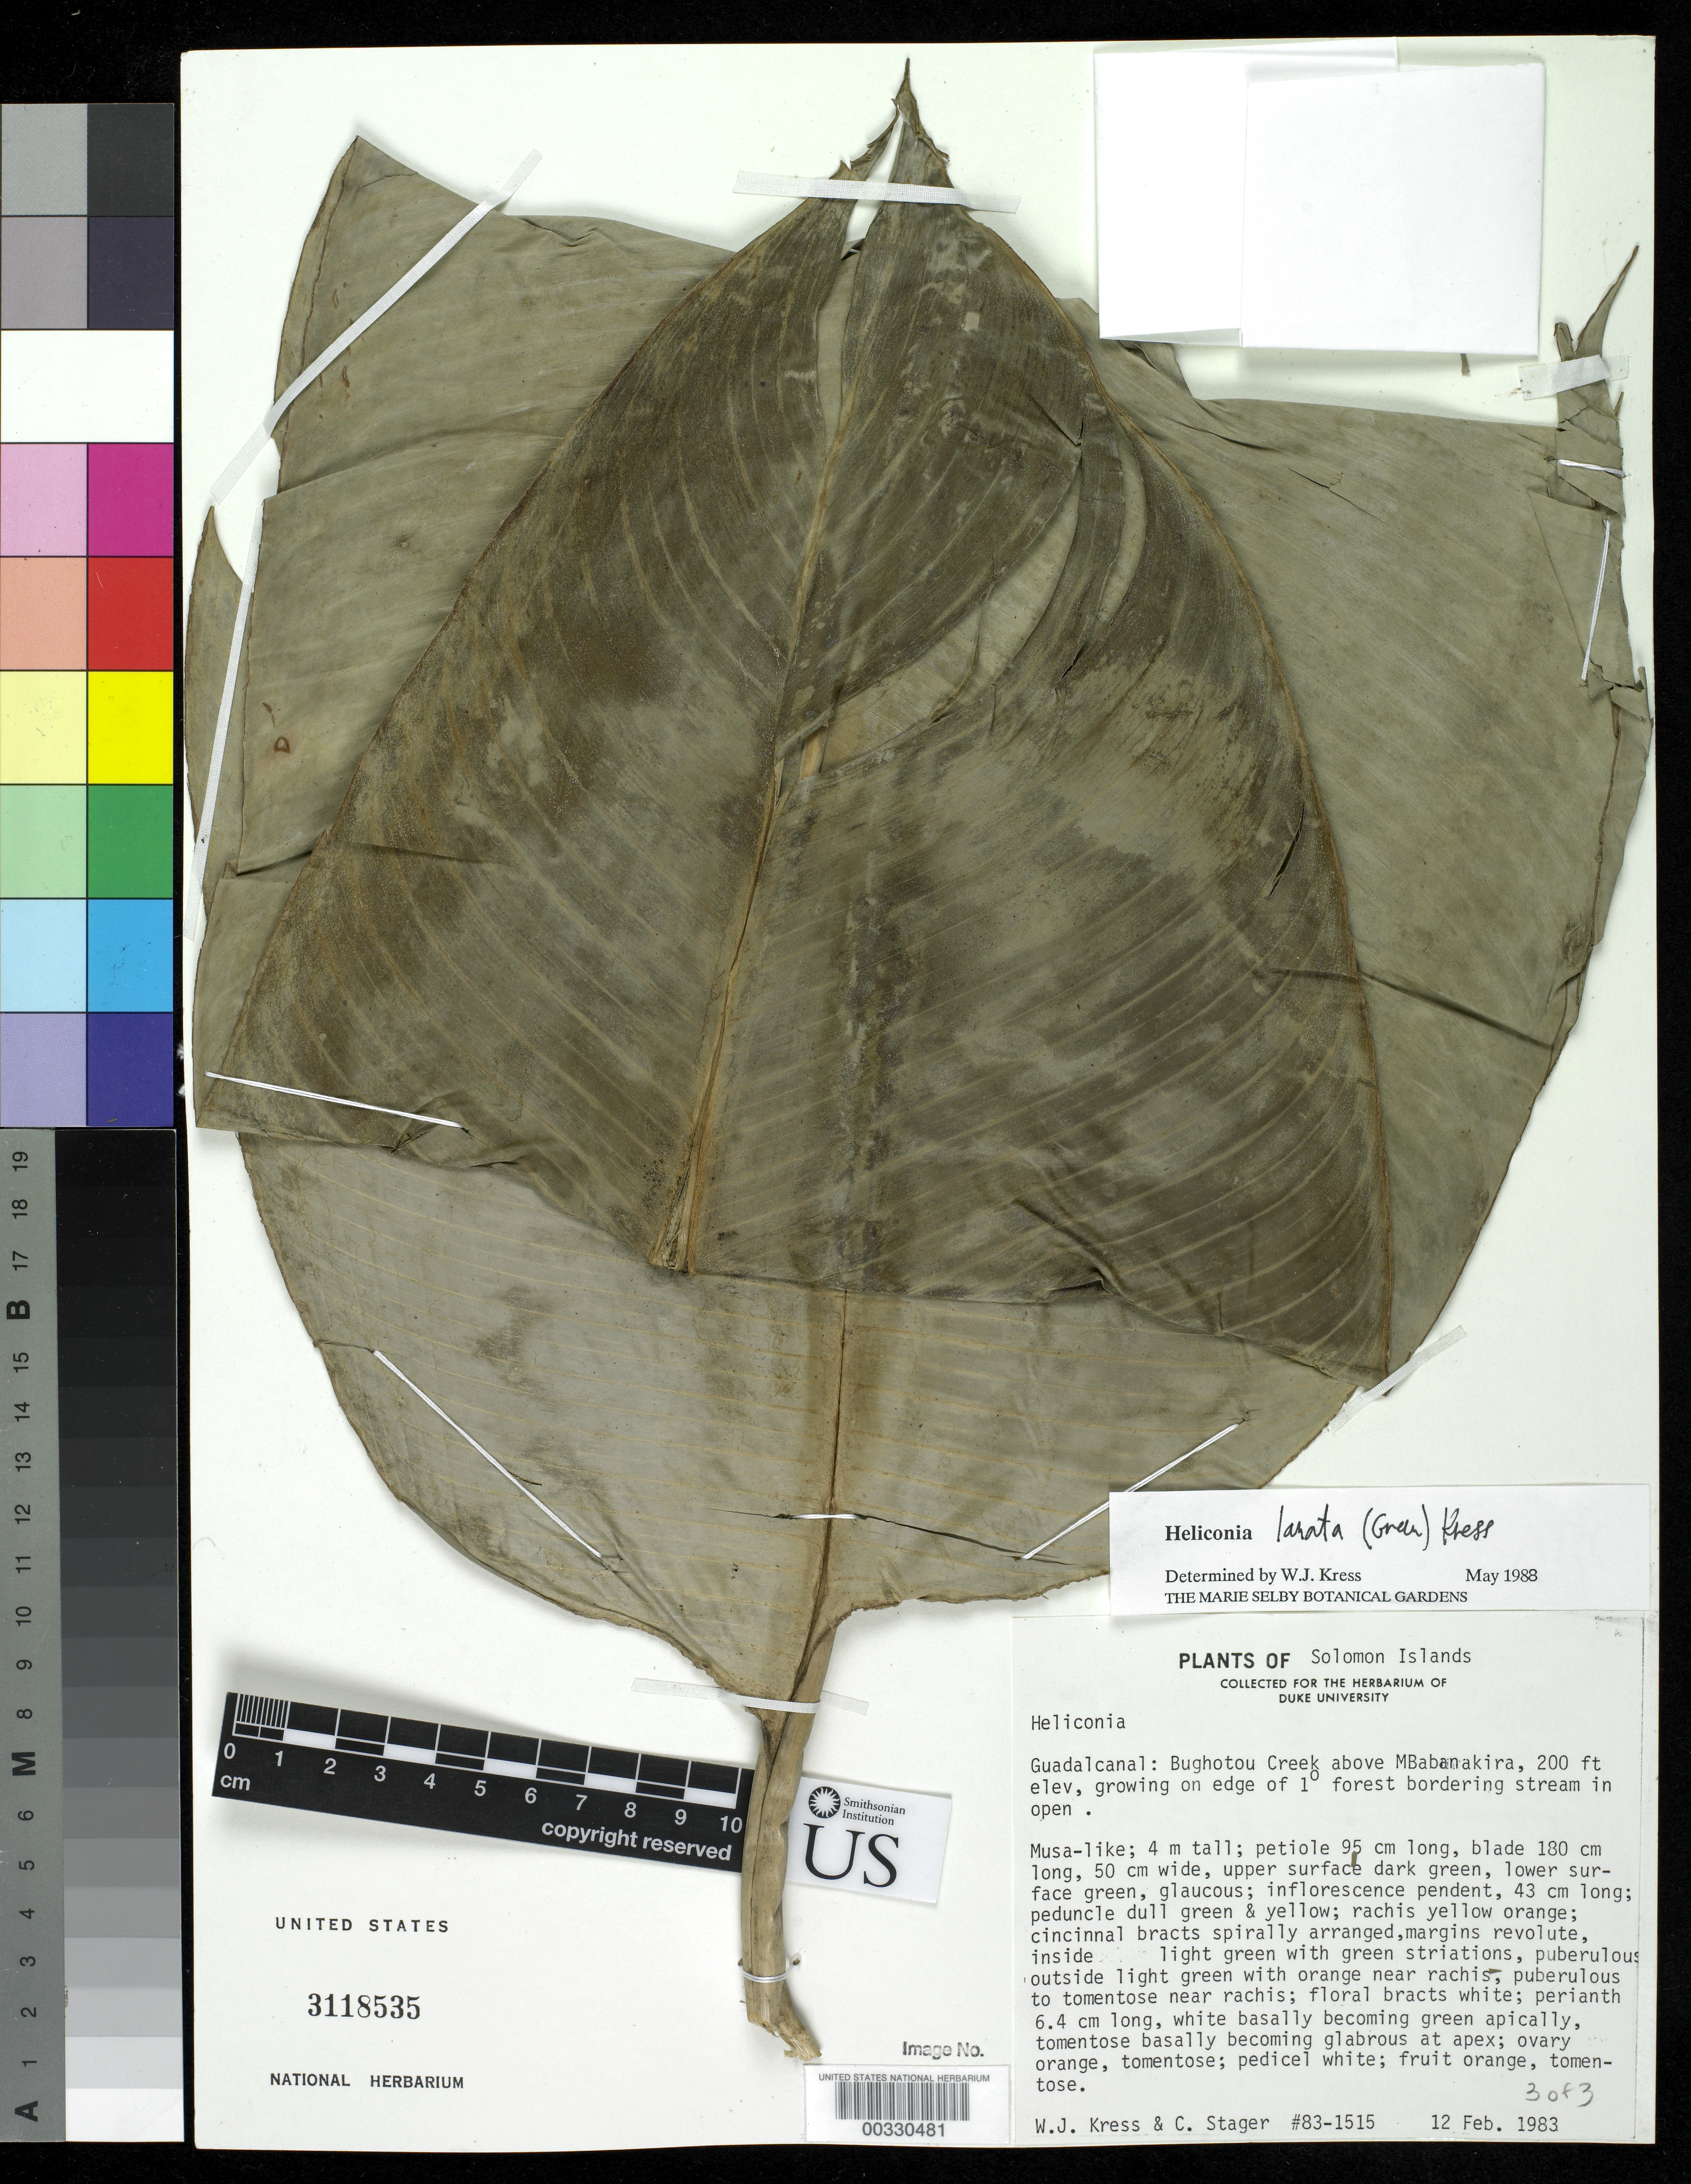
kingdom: Plantae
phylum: Tracheophyta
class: Liliopsida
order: Zingiberales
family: Heliconiaceae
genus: Heliconia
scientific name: Heliconia lanata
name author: (P.S. Green) W.J. Kress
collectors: W. J. Kress & C. Stager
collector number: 83-1515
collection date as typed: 12 Feb 1983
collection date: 1983-02-12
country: Solomon Islands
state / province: Guadalcanal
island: Guadalcanal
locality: Bughotou creek above mbabanakira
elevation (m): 61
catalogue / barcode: US 3118535